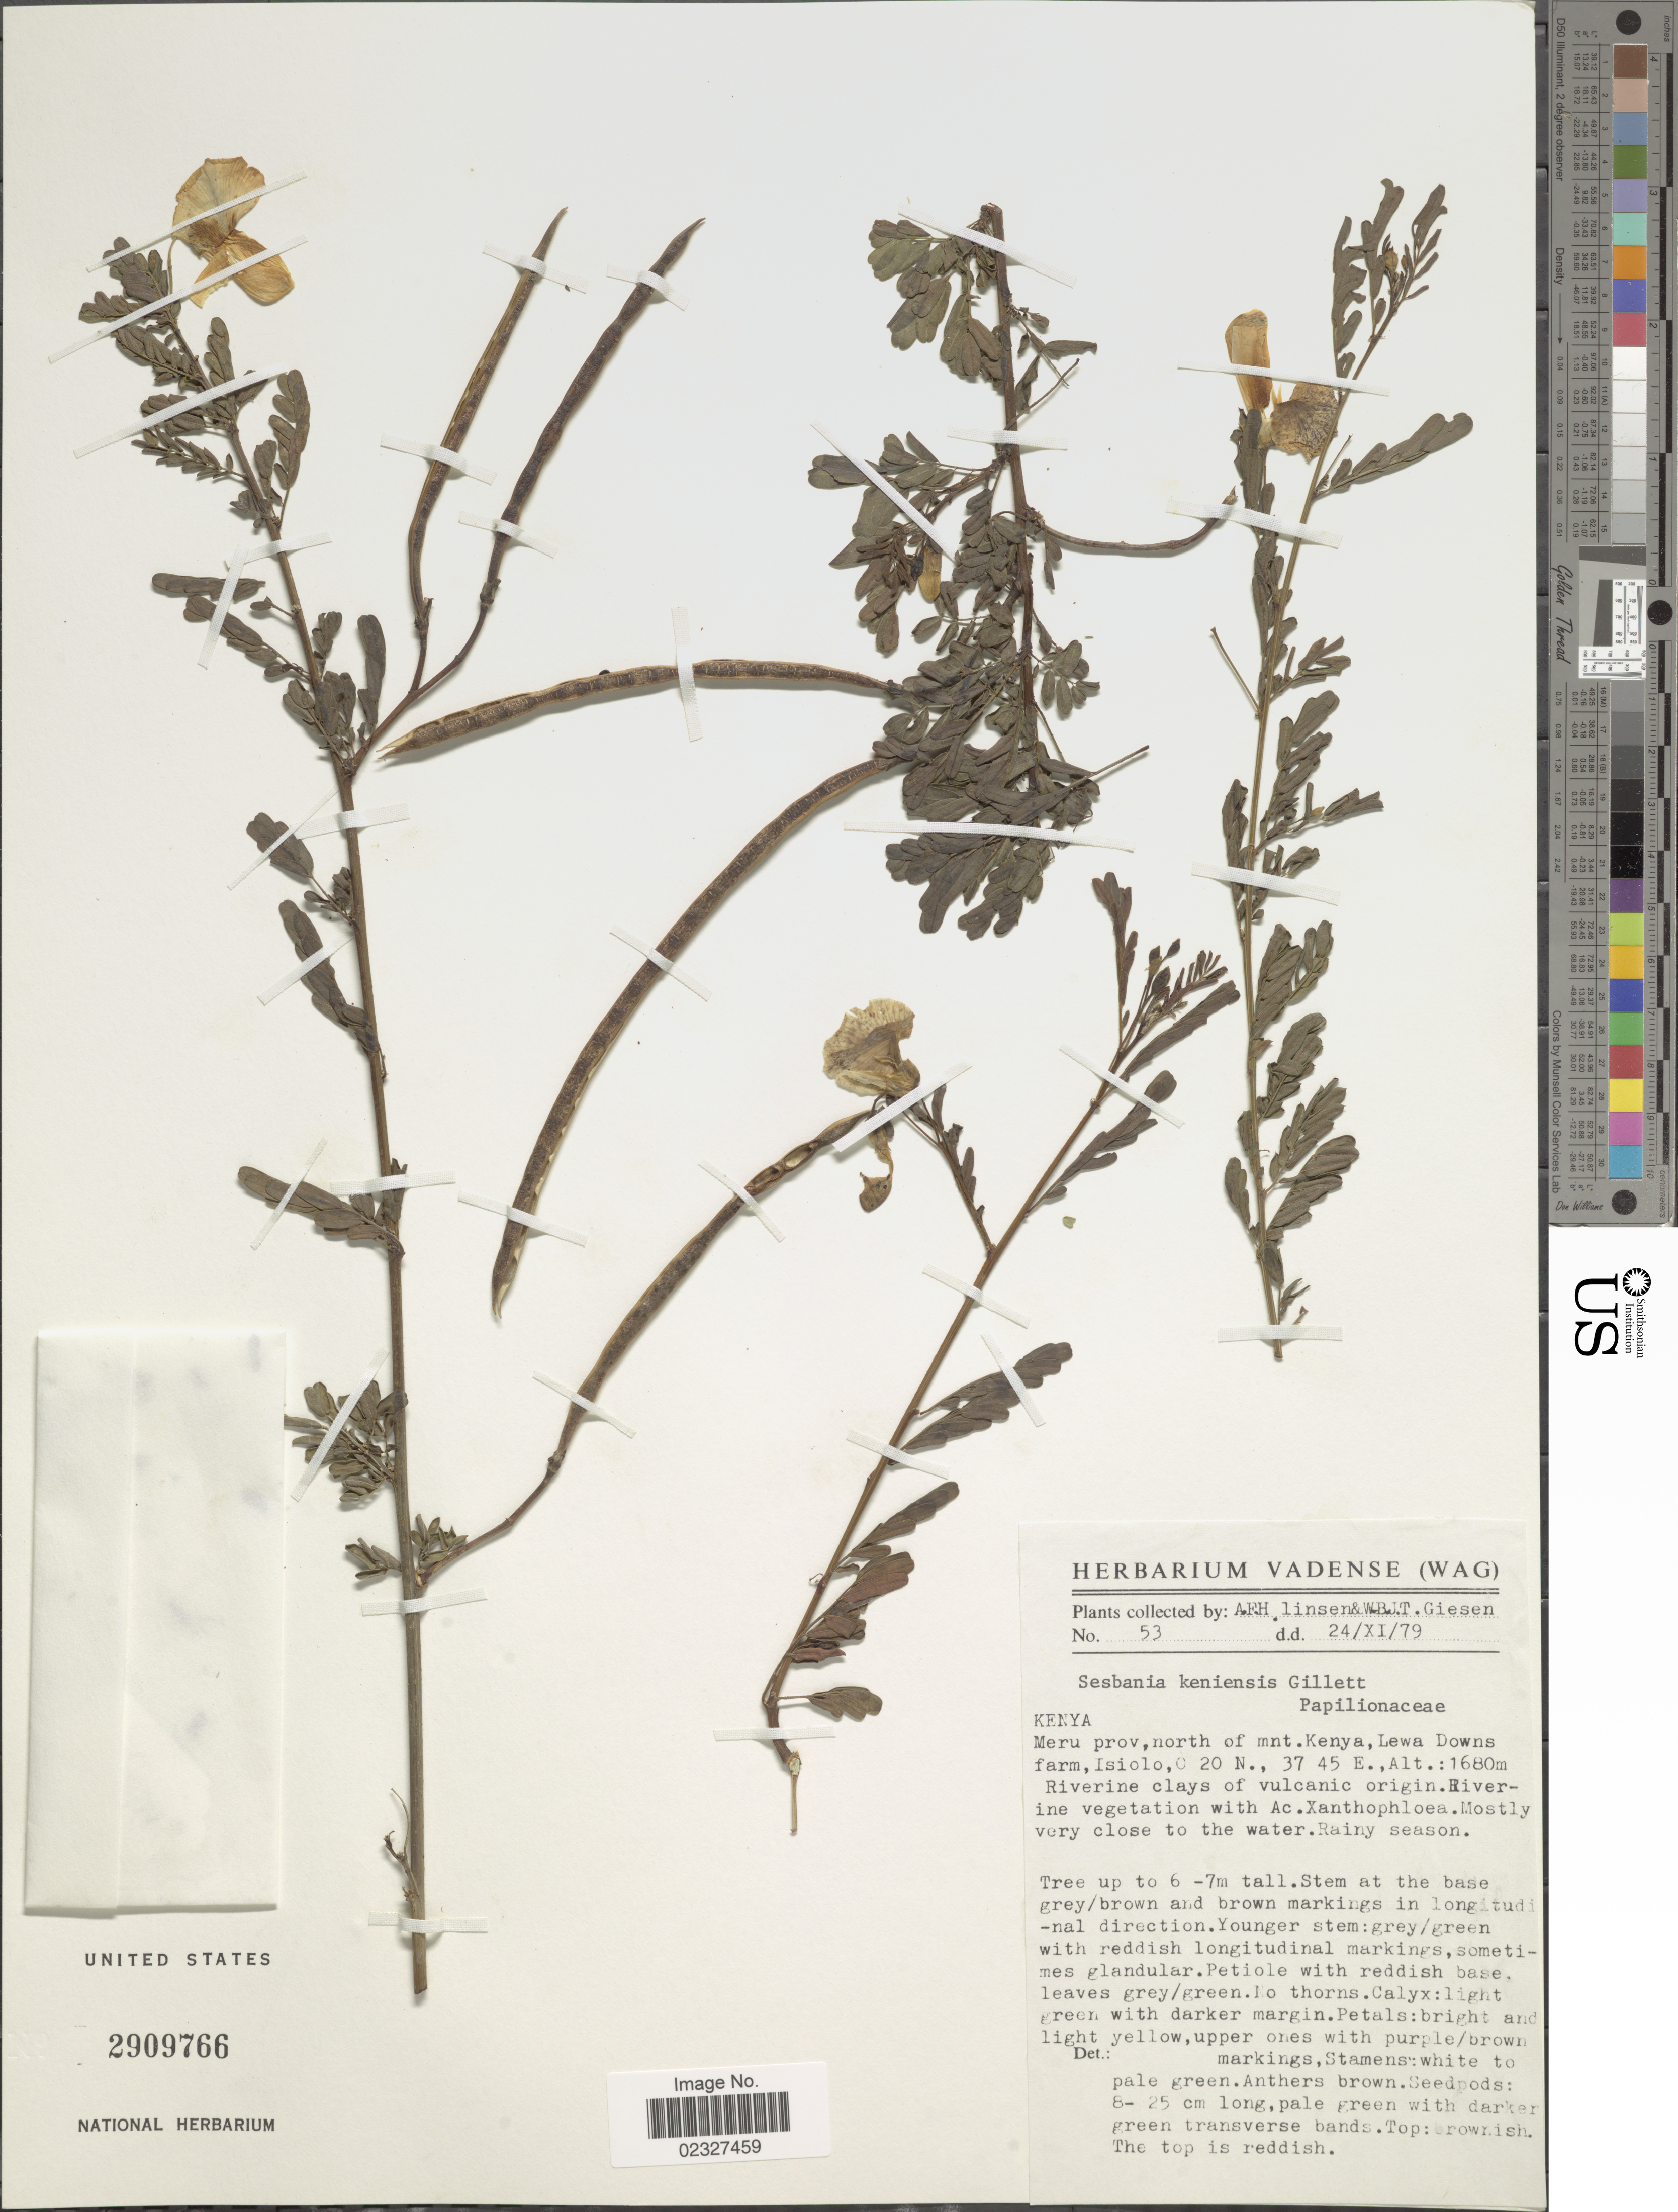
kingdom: Plantae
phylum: Tracheophyta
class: Magnoliopsida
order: Fabales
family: Fabaceae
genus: Sesbania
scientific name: Sesbania keniensis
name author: J.B. Gillett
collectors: A. Linsen & W. Giesen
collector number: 53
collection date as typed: Transcribed d/m/y: 24/11/79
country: Kenya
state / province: Meru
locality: North of mnt. Kenya, Lewa Downs farm, Isiolo, riverine clays of vulcanic origin, riverine vegetation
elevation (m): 1680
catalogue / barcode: US 2909766